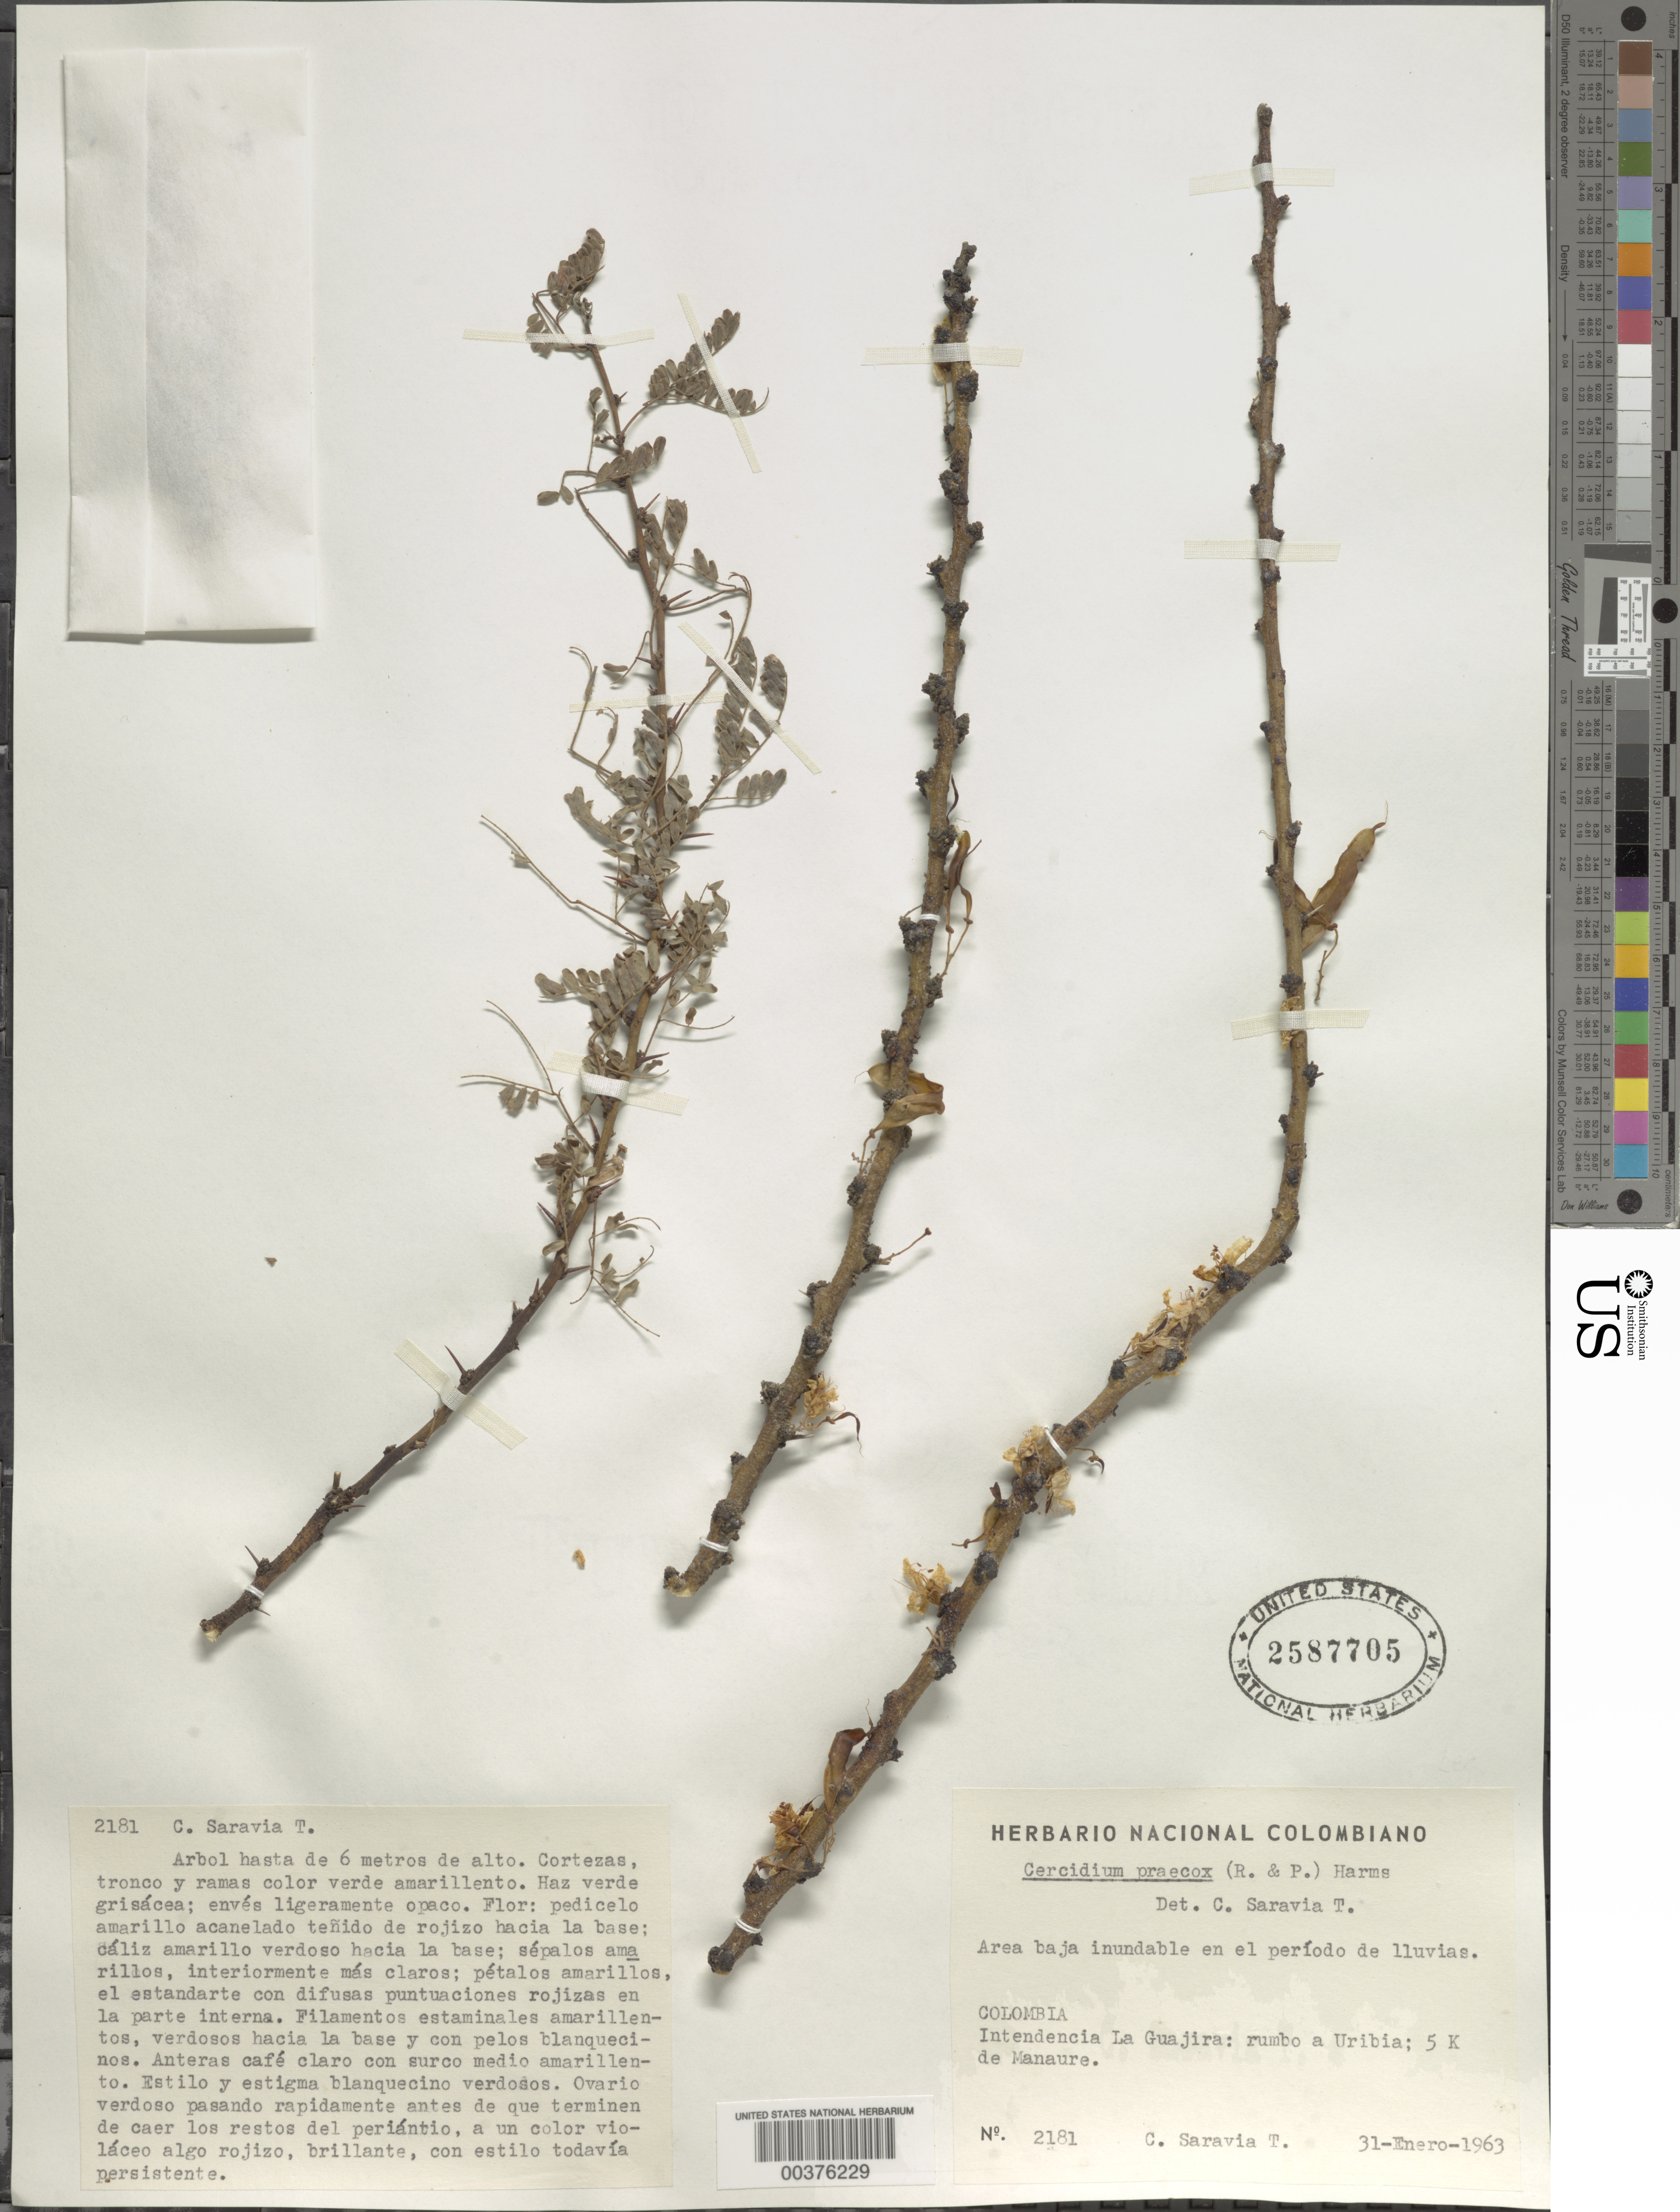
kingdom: Plantae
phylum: Tracheophyta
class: Magnoliopsida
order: Fabales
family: Fabaceae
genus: Parkinsonia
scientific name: Parkinsonia praecox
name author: (Ruiz & Pav.) J.E. Hawkins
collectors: C. Saravia T.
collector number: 2181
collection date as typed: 31 Jan 1963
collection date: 1963-01-31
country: Colombia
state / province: La Guajira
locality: Rumbo a Uribia; 5 km de Manaure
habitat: Area baja inundable en el periodo de lluvias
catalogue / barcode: US 2587705